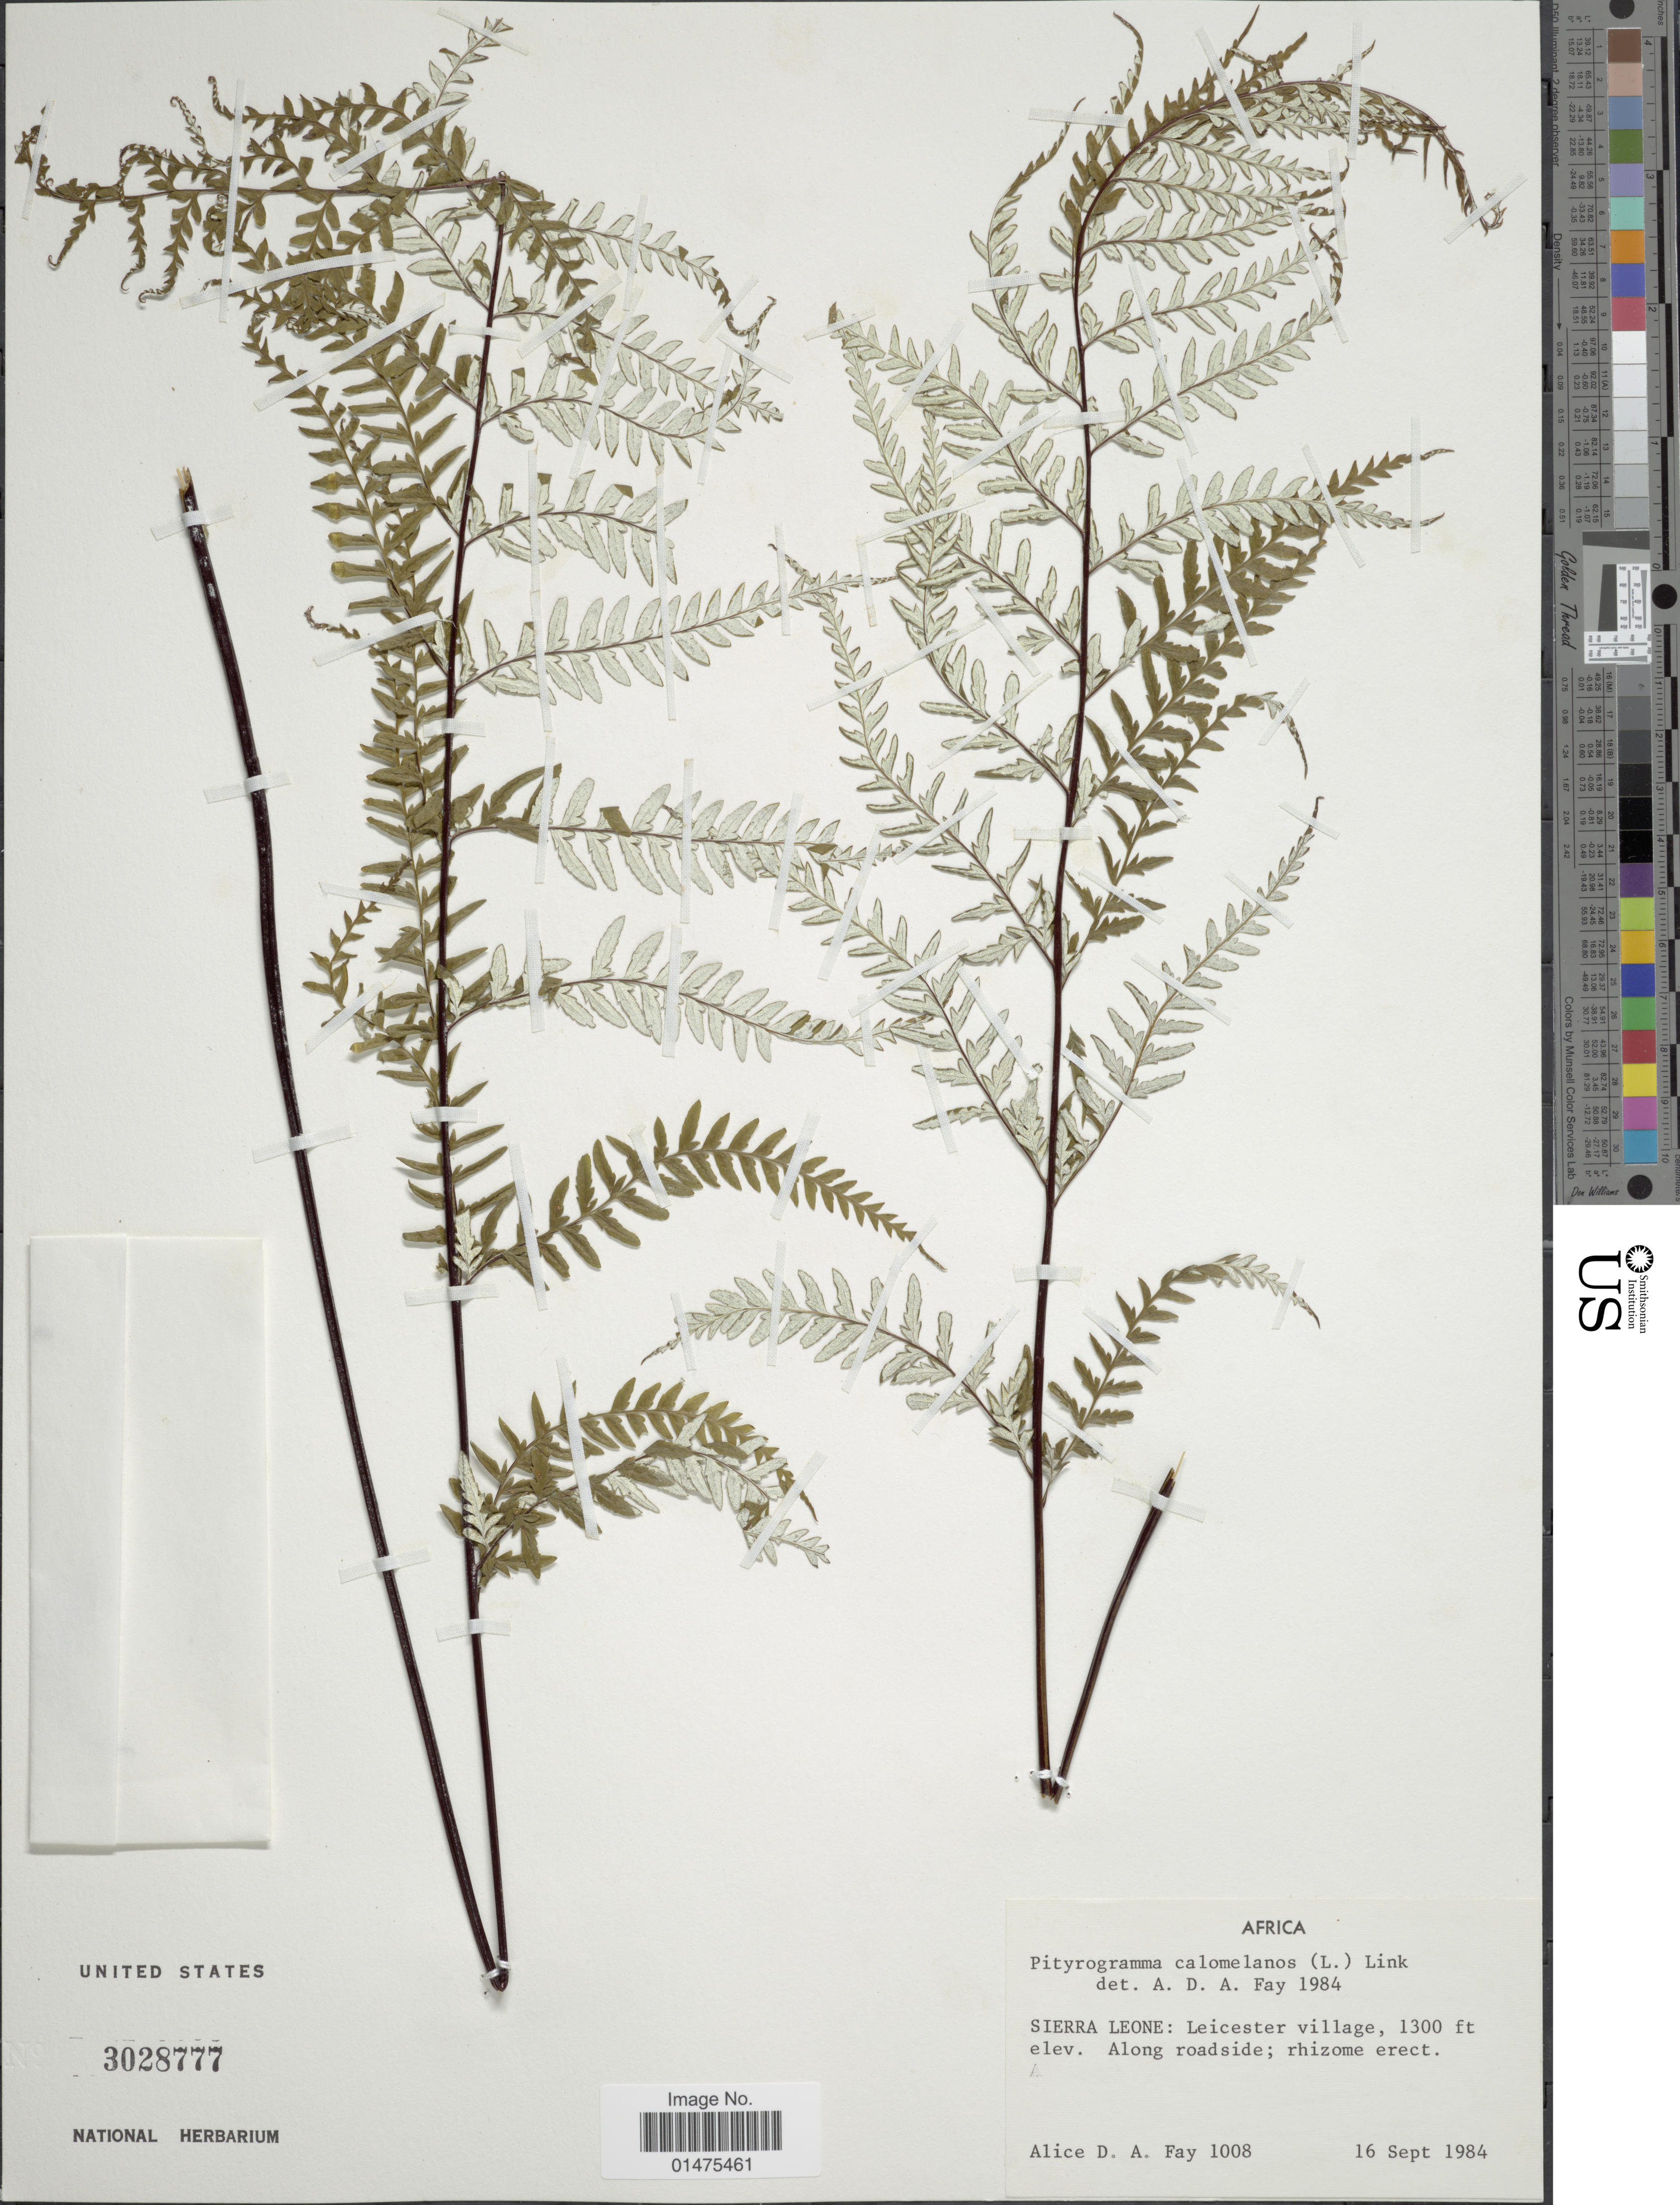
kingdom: Plantae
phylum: Tracheophyta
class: Polypodiopsida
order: Polypodiales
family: Pteridaceae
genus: Pityrogramma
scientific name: Pityrogramma calomelanos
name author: (L.) Link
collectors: A. Fay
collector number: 1008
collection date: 1984-09-16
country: Sierra Leone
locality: Keicester village. Along roadside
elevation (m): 396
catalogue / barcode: US 3028777